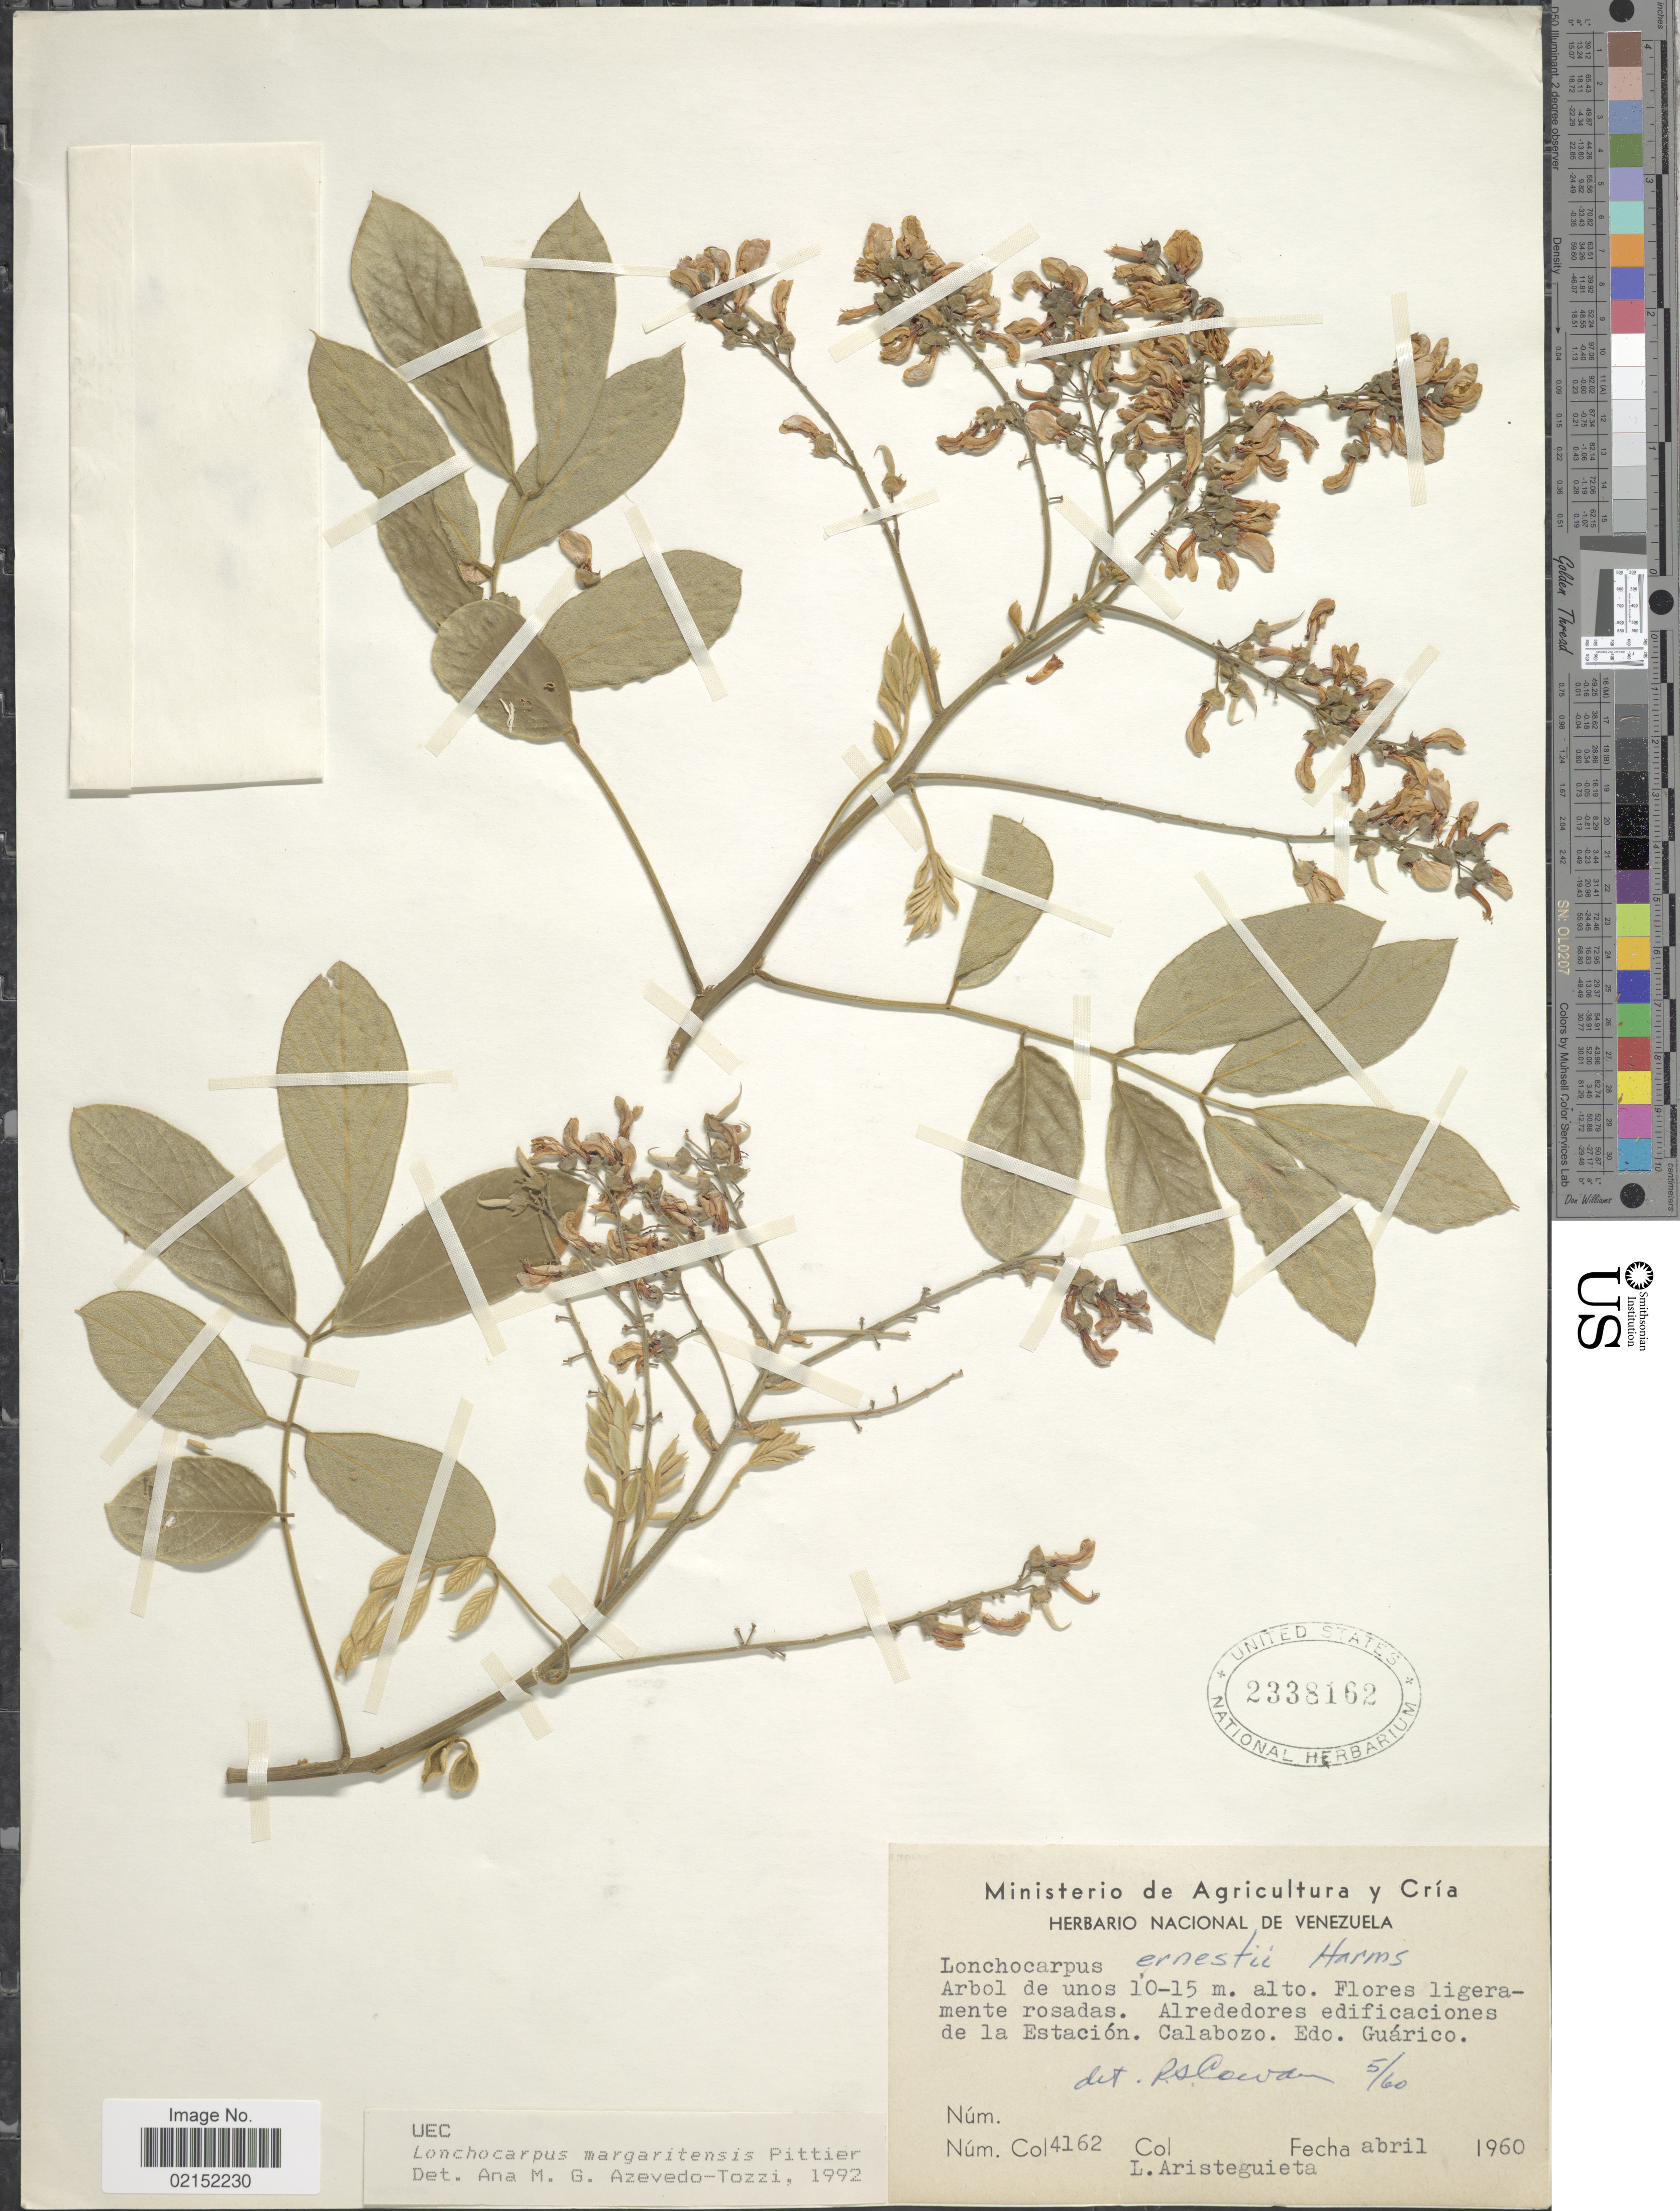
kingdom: Plantae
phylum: Tracheophyta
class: Magnoliopsida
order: Fabales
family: Fabaceae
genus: Lonchocarpus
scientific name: Lonchocarpus margaritensis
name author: Pittier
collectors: L. Aristeguieta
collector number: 4162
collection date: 1960-04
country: Venezuela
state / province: Guárico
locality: Alrededores edificaciones de la Estacion. Calabozo. Edo. Guarico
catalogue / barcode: US 2338162